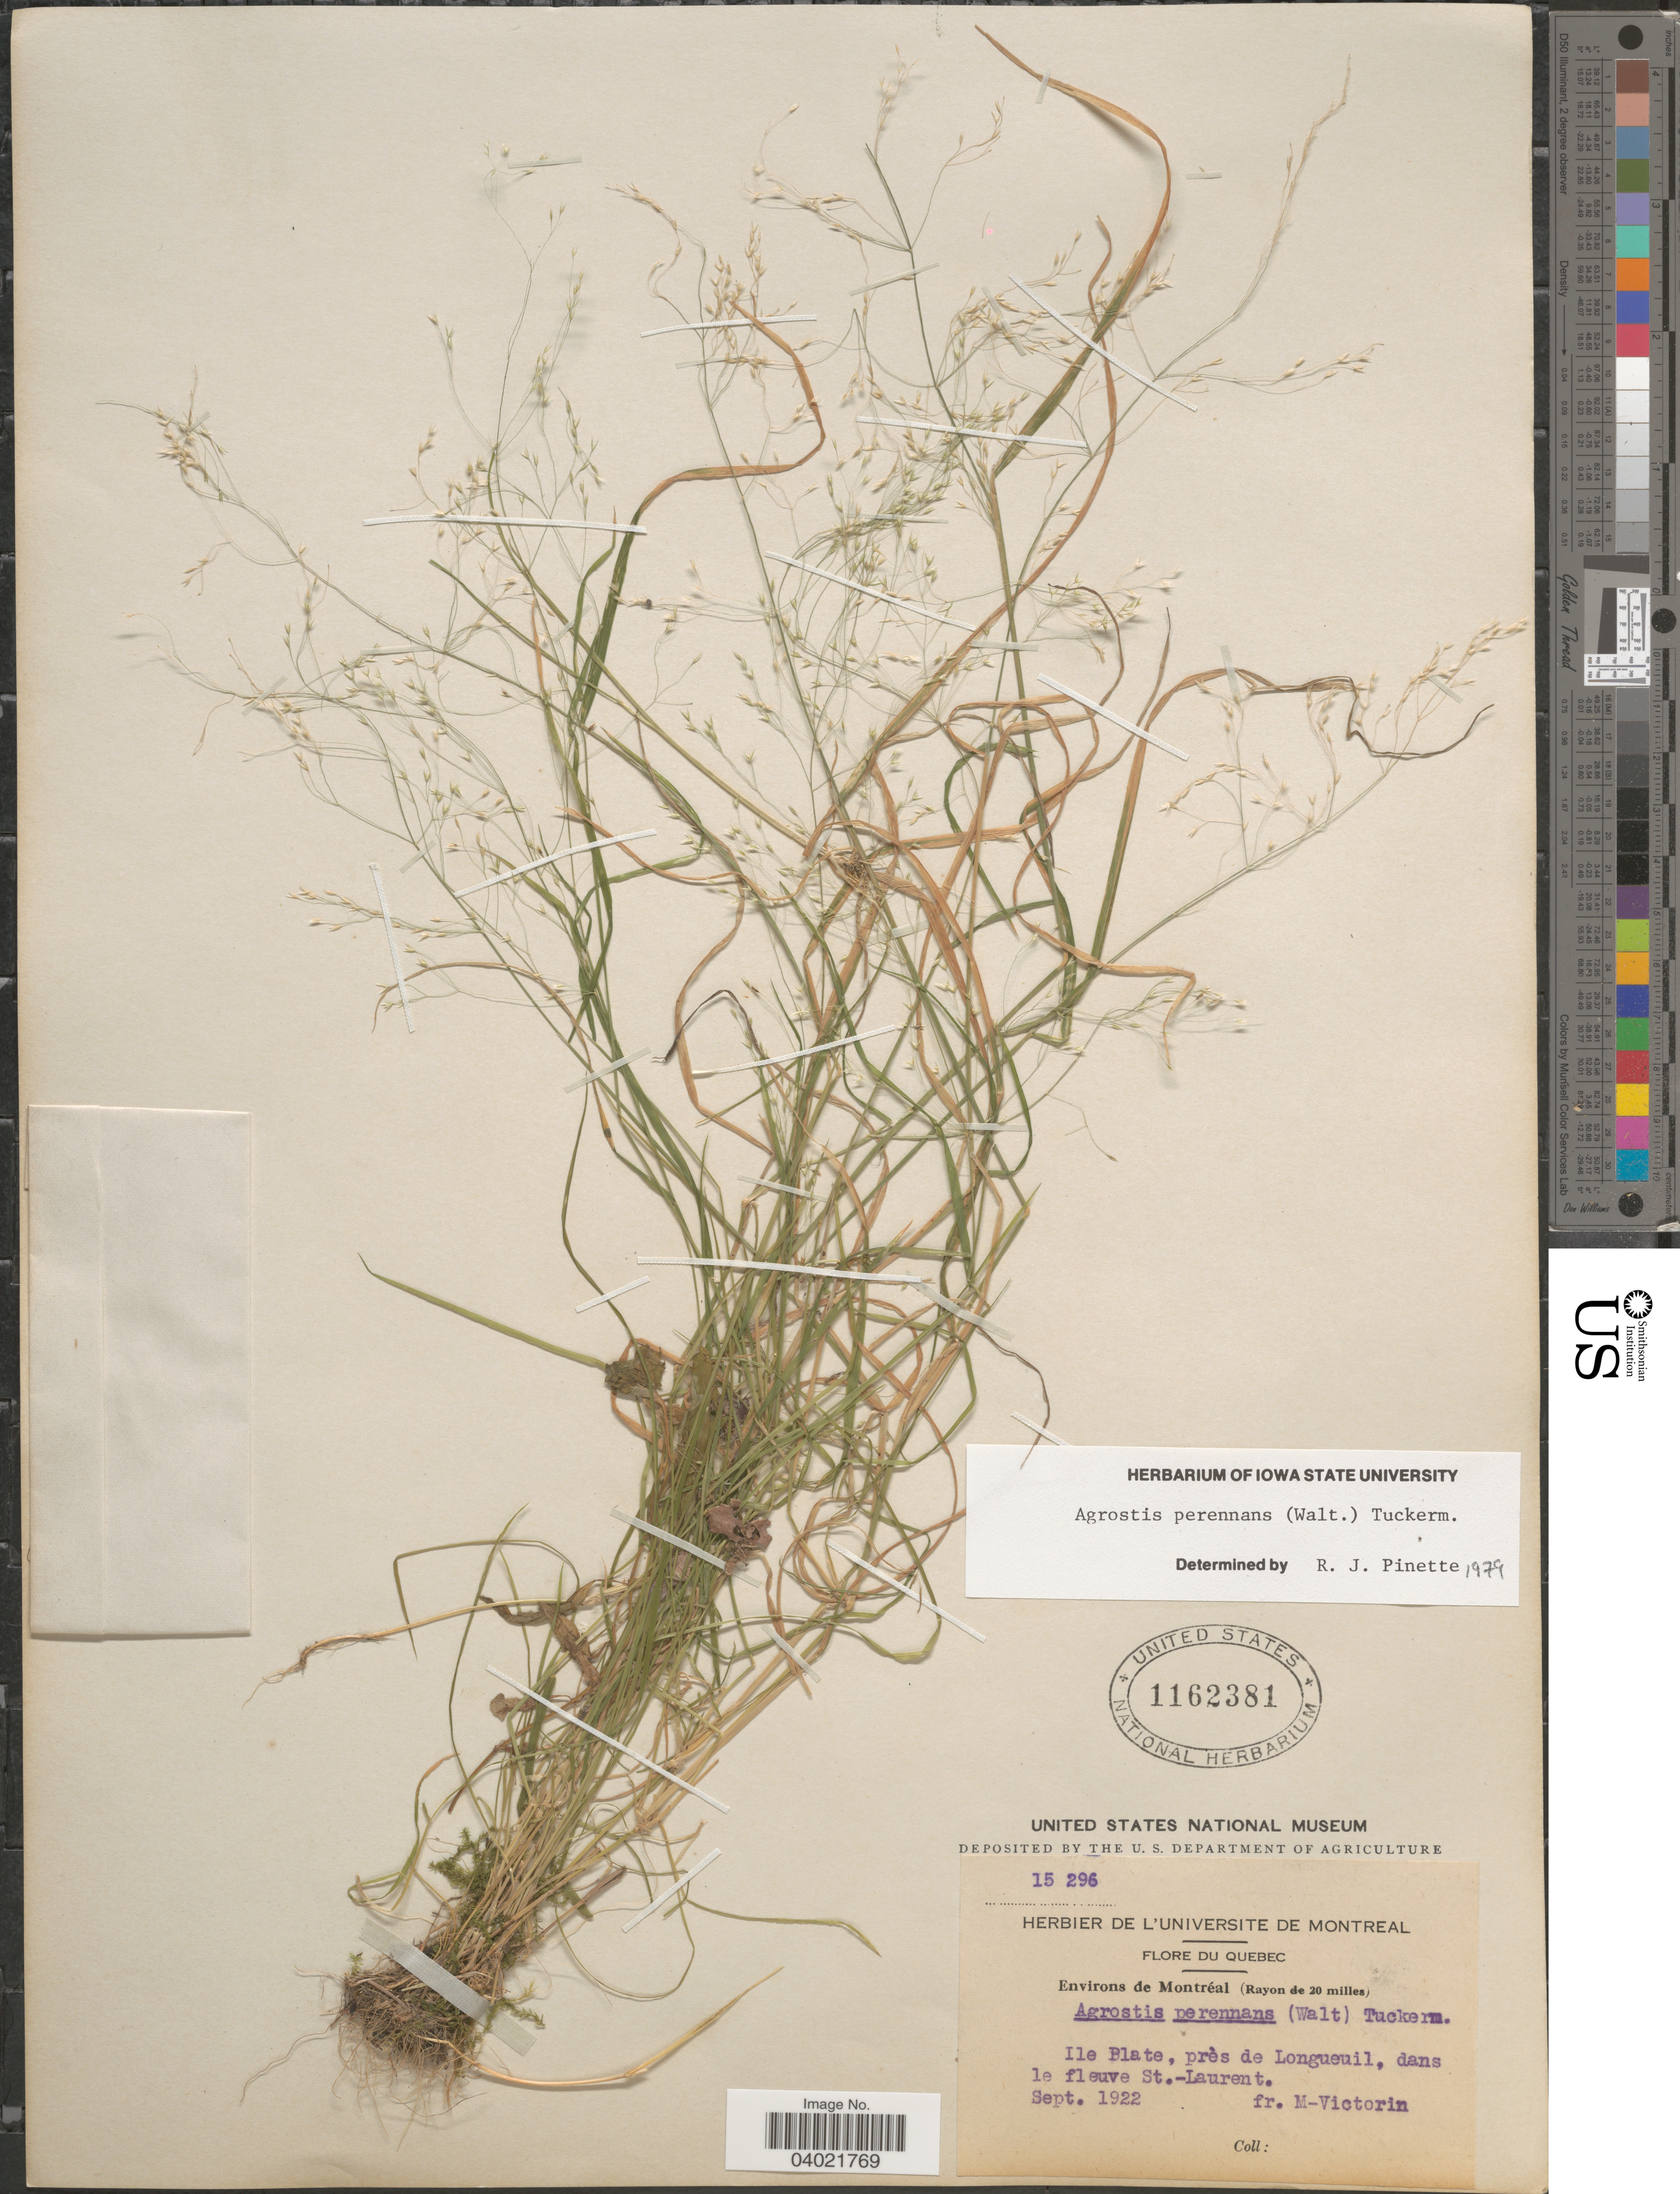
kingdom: Plantae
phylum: Tracheophyta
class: Liliopsida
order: Poales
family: Poaceae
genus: Agrostis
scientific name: Agrostis perennans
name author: (Walter) Tuck.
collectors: F. Marie-Victorin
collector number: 15296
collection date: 1922-09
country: Canada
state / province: Quebec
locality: Environs de Montréal (Rayon de 20 milles). Ile Blate, près de Longueuil, dans le fleuve St.-Laurent.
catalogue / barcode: US 1162381